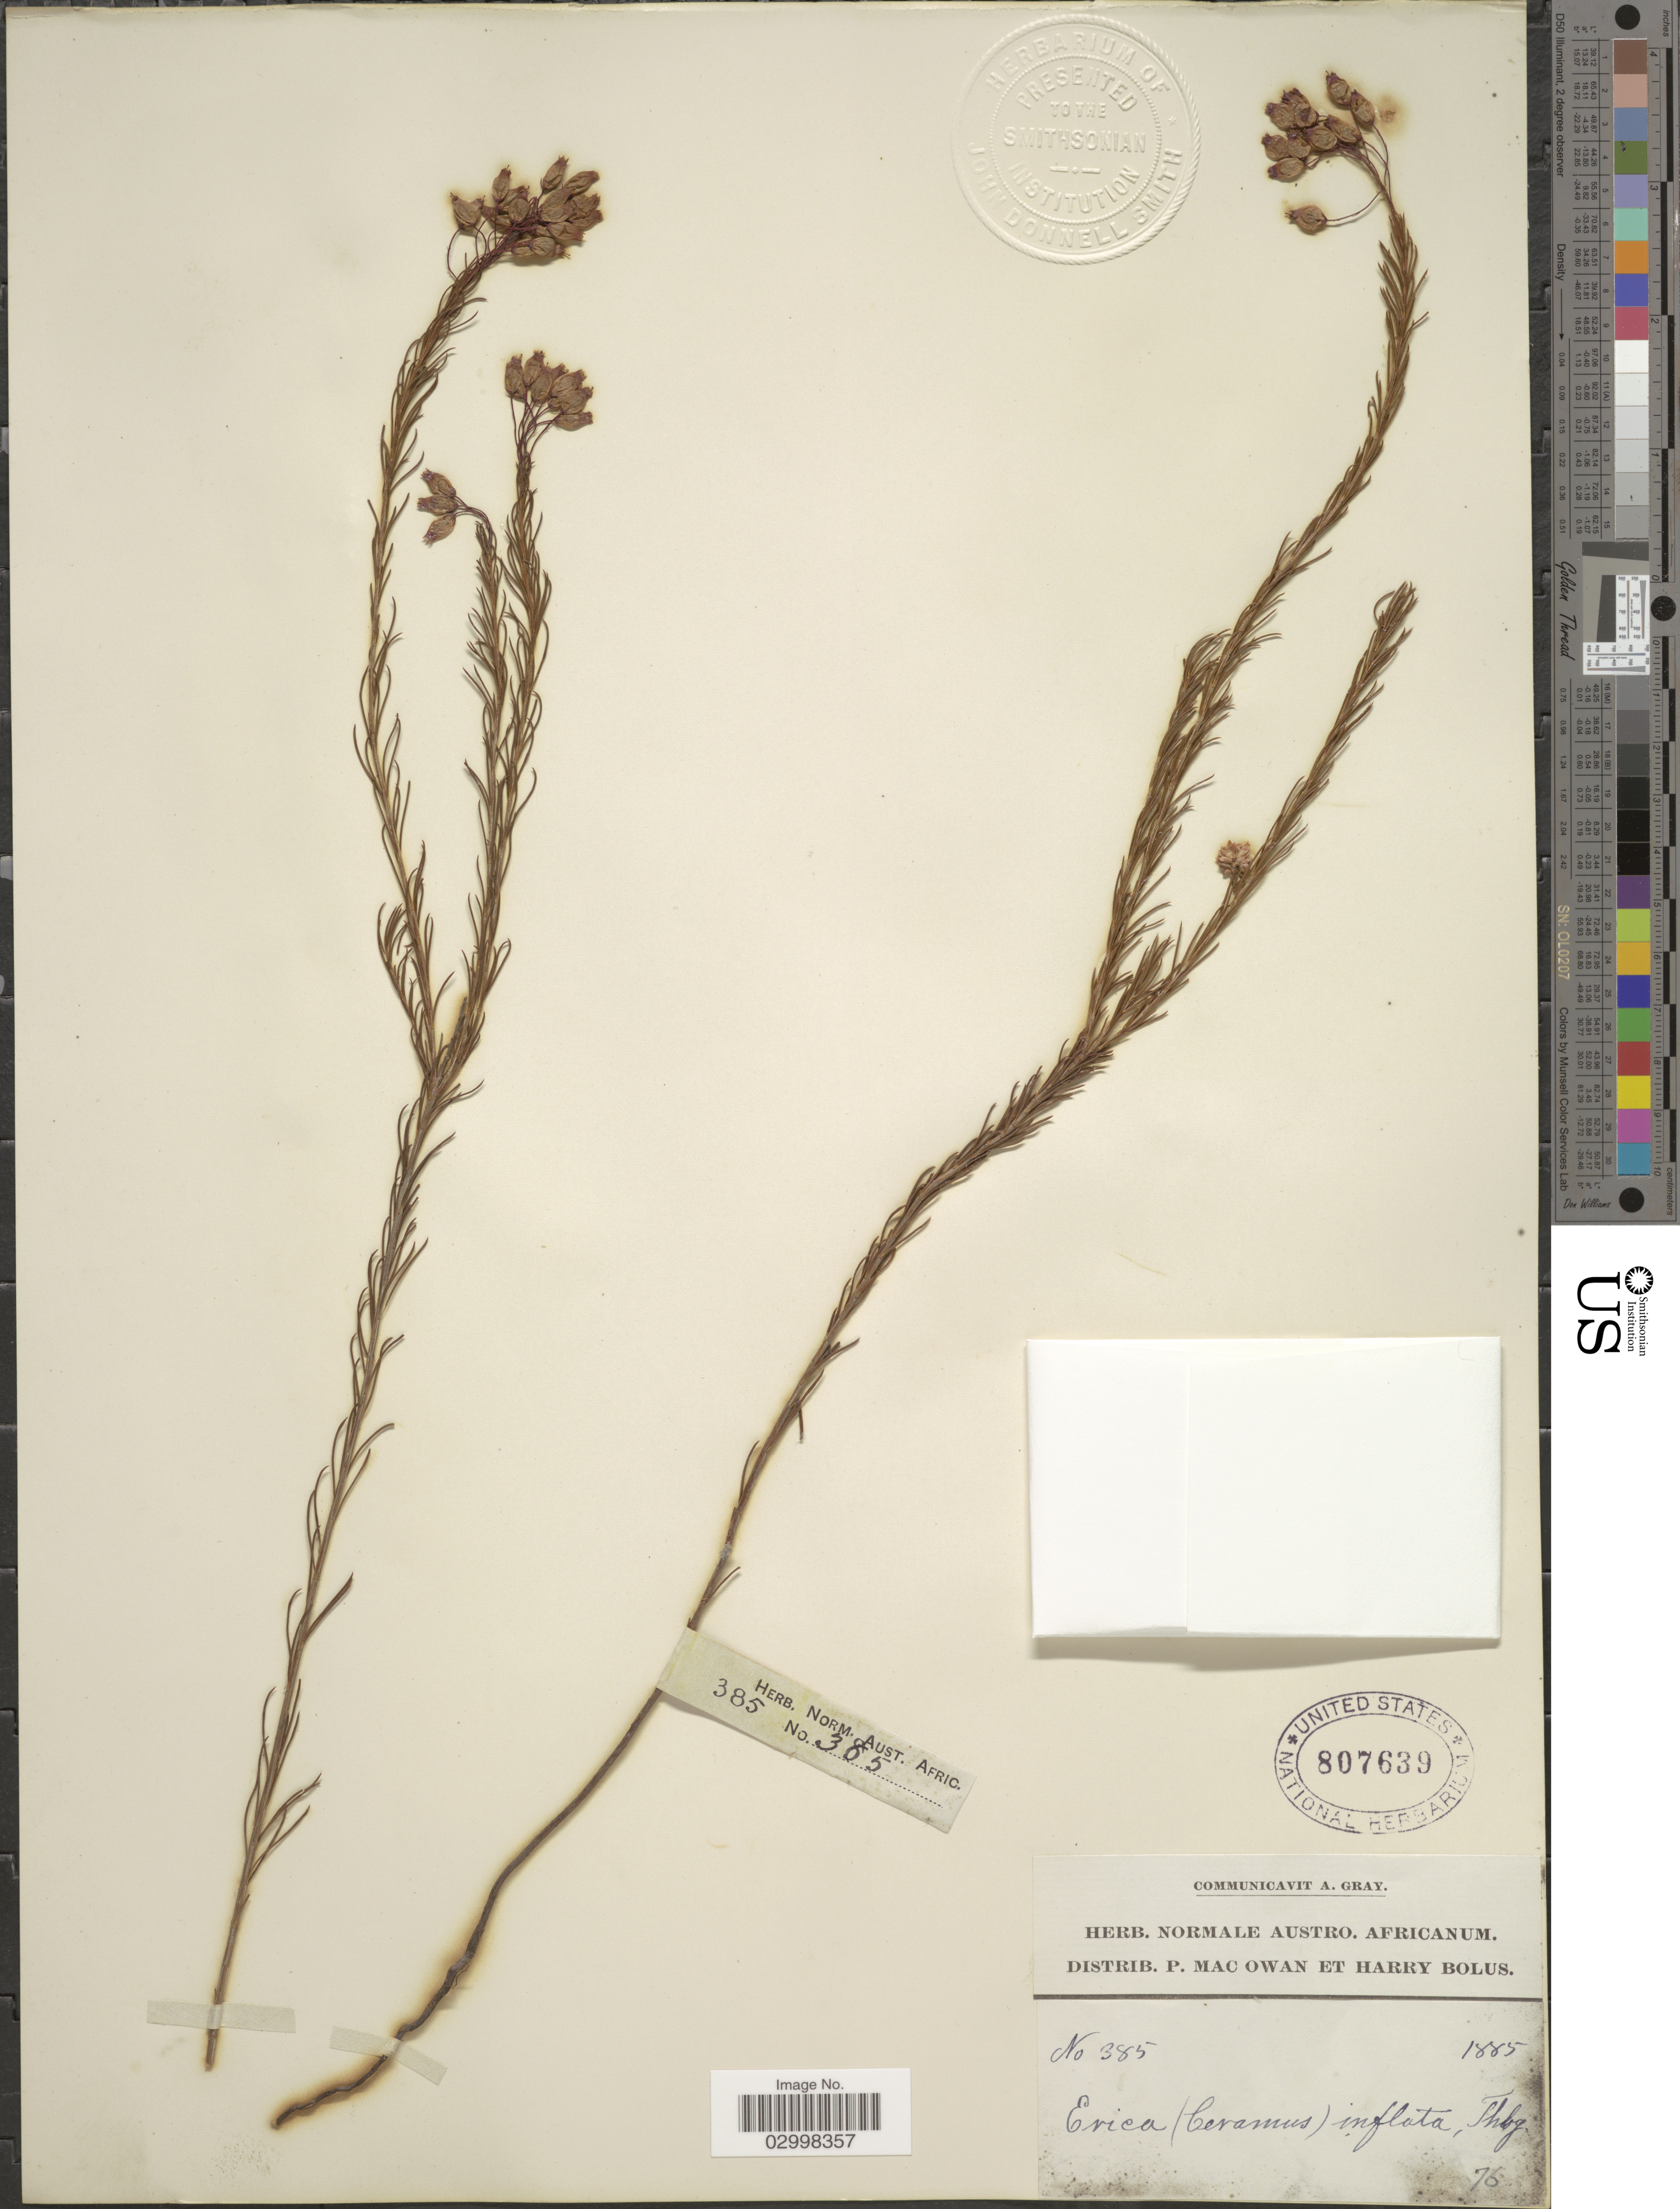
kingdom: Plantae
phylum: Tracheophyta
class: Magnoliopsida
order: Ericales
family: Ericaceae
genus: Erica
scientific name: Erica inflata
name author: Thunb.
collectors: P. MacOwan & H. Bolus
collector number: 385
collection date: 1885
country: South Africa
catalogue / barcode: US 807639